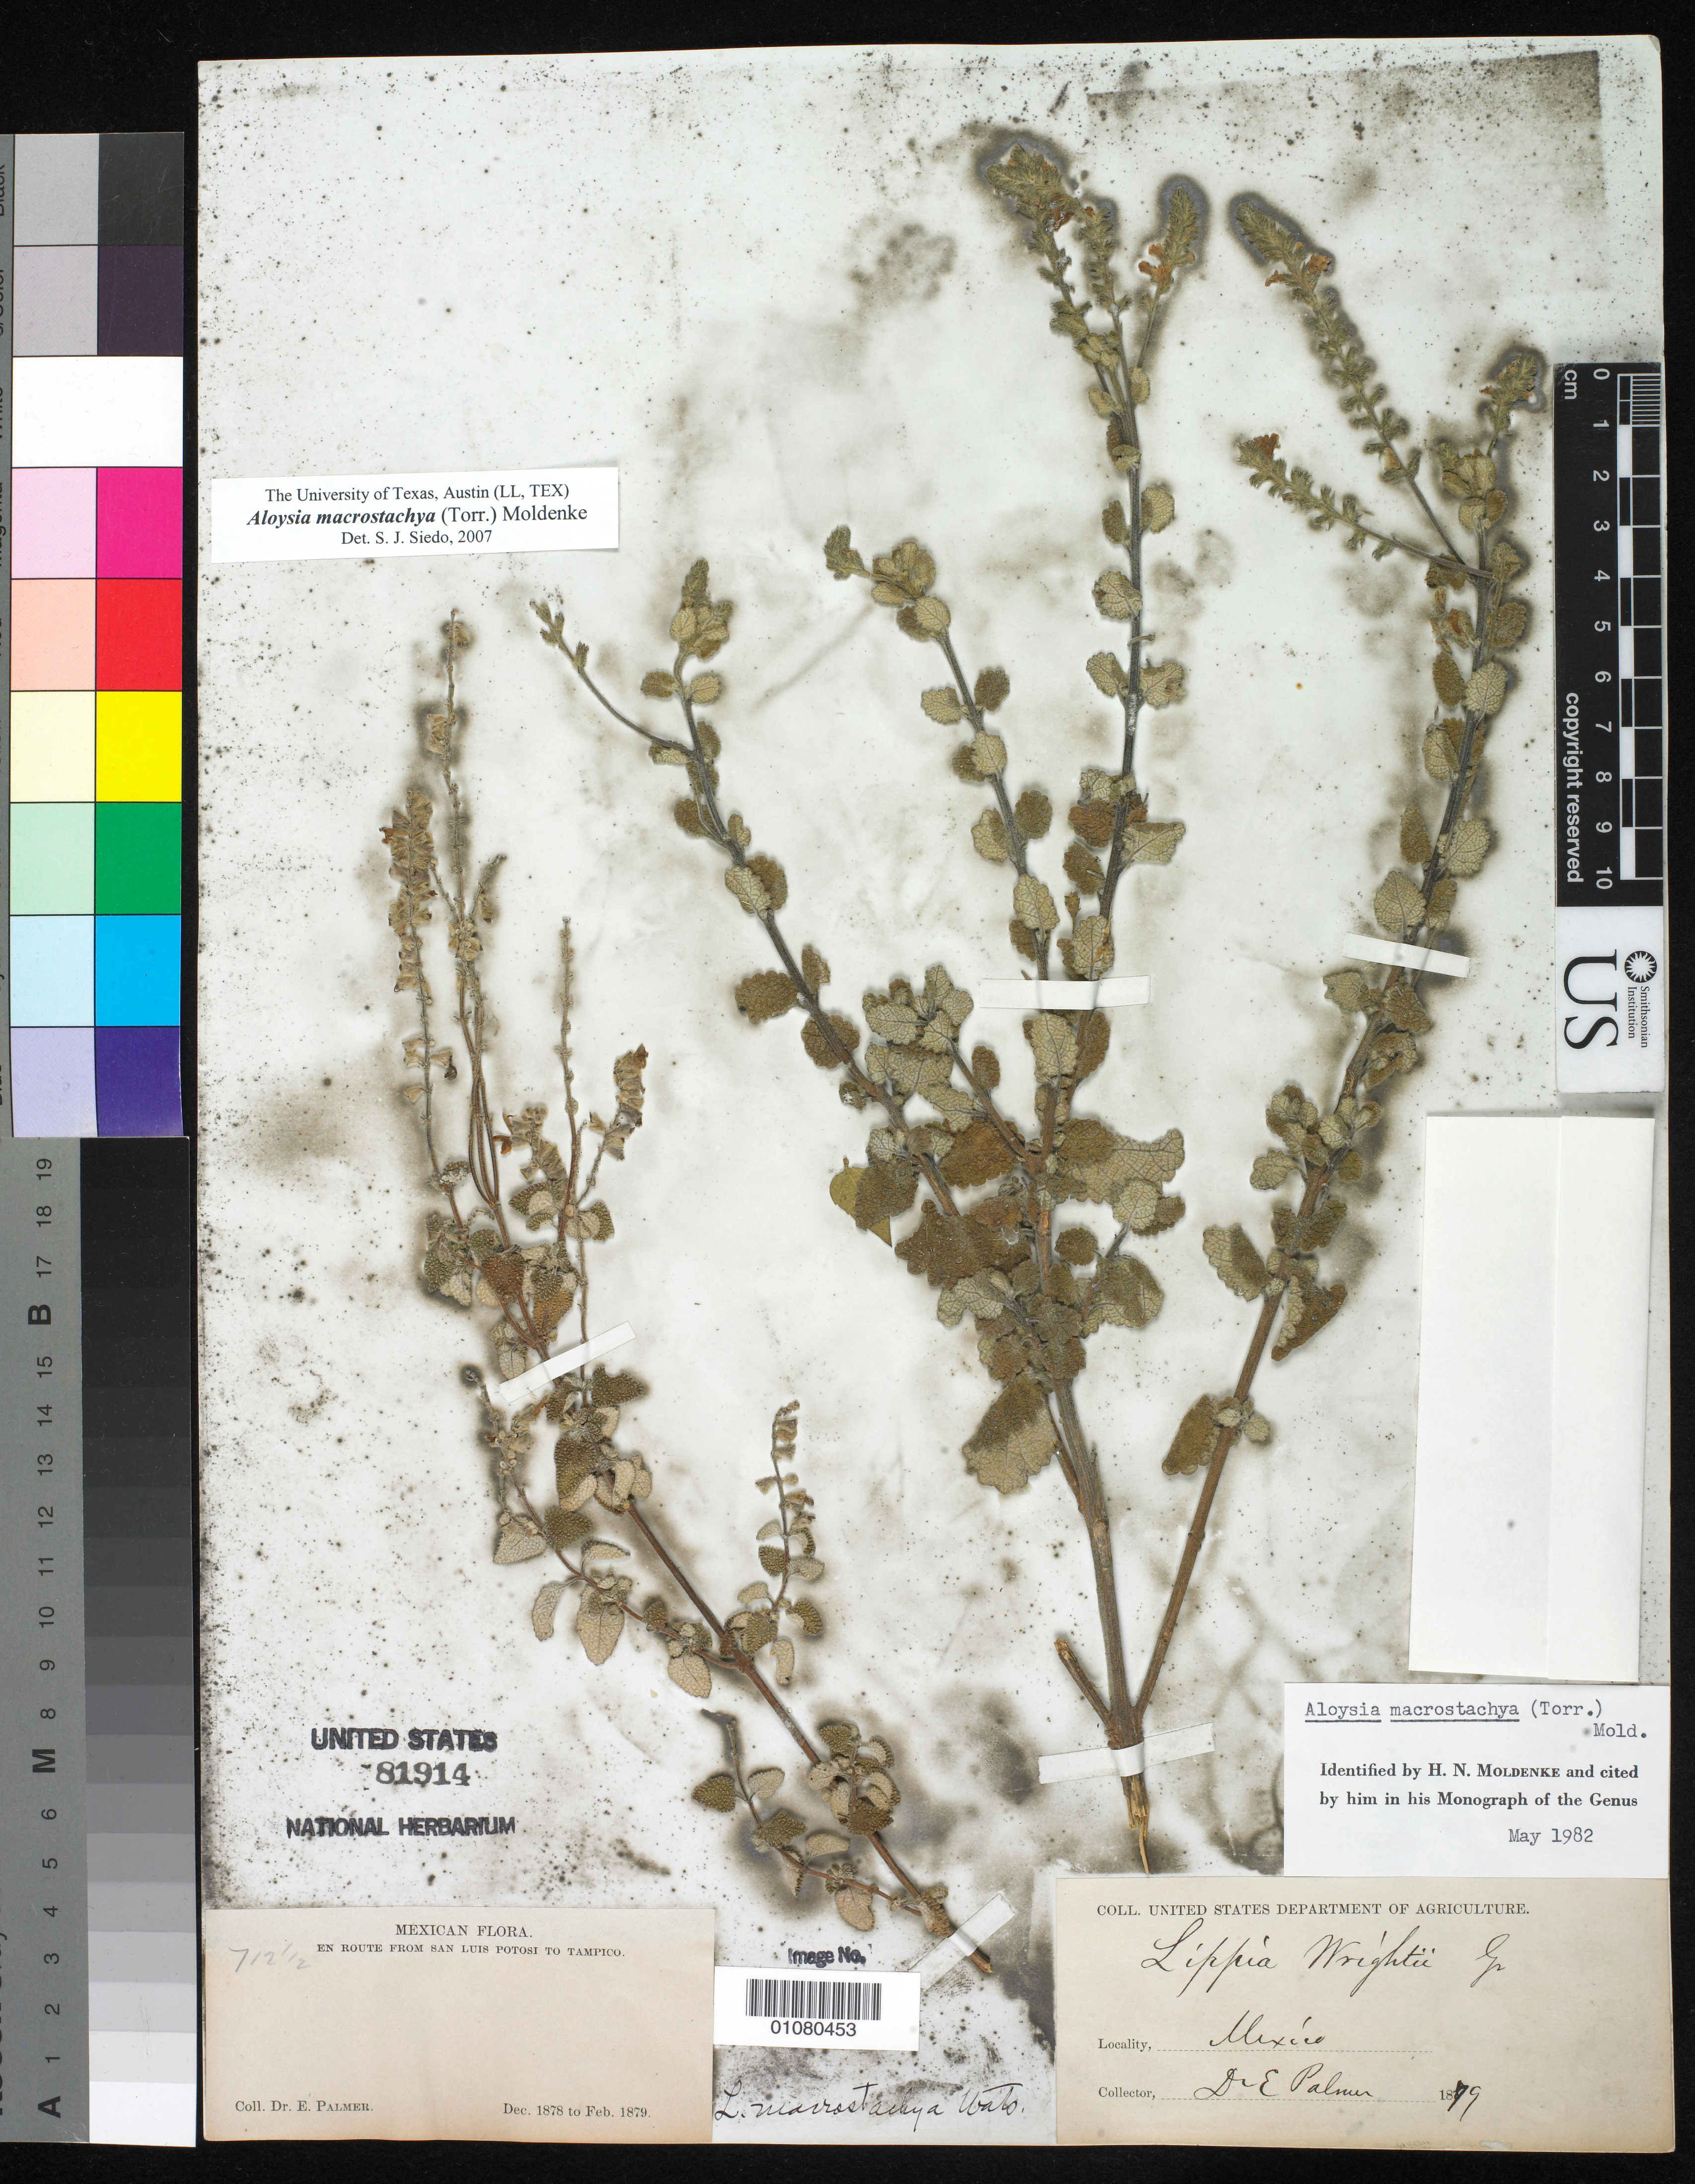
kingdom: Plantae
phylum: Tracheophyta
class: Magnoliopsida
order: Lamiales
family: Verbenaceae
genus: Aloysia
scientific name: Aloysia macrostachya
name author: (Torr.) Moldenke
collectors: E. Palmer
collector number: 712 1/2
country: Mexico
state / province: San Luis Potosí / Tamaulipas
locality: Tampico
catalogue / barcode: US 81914